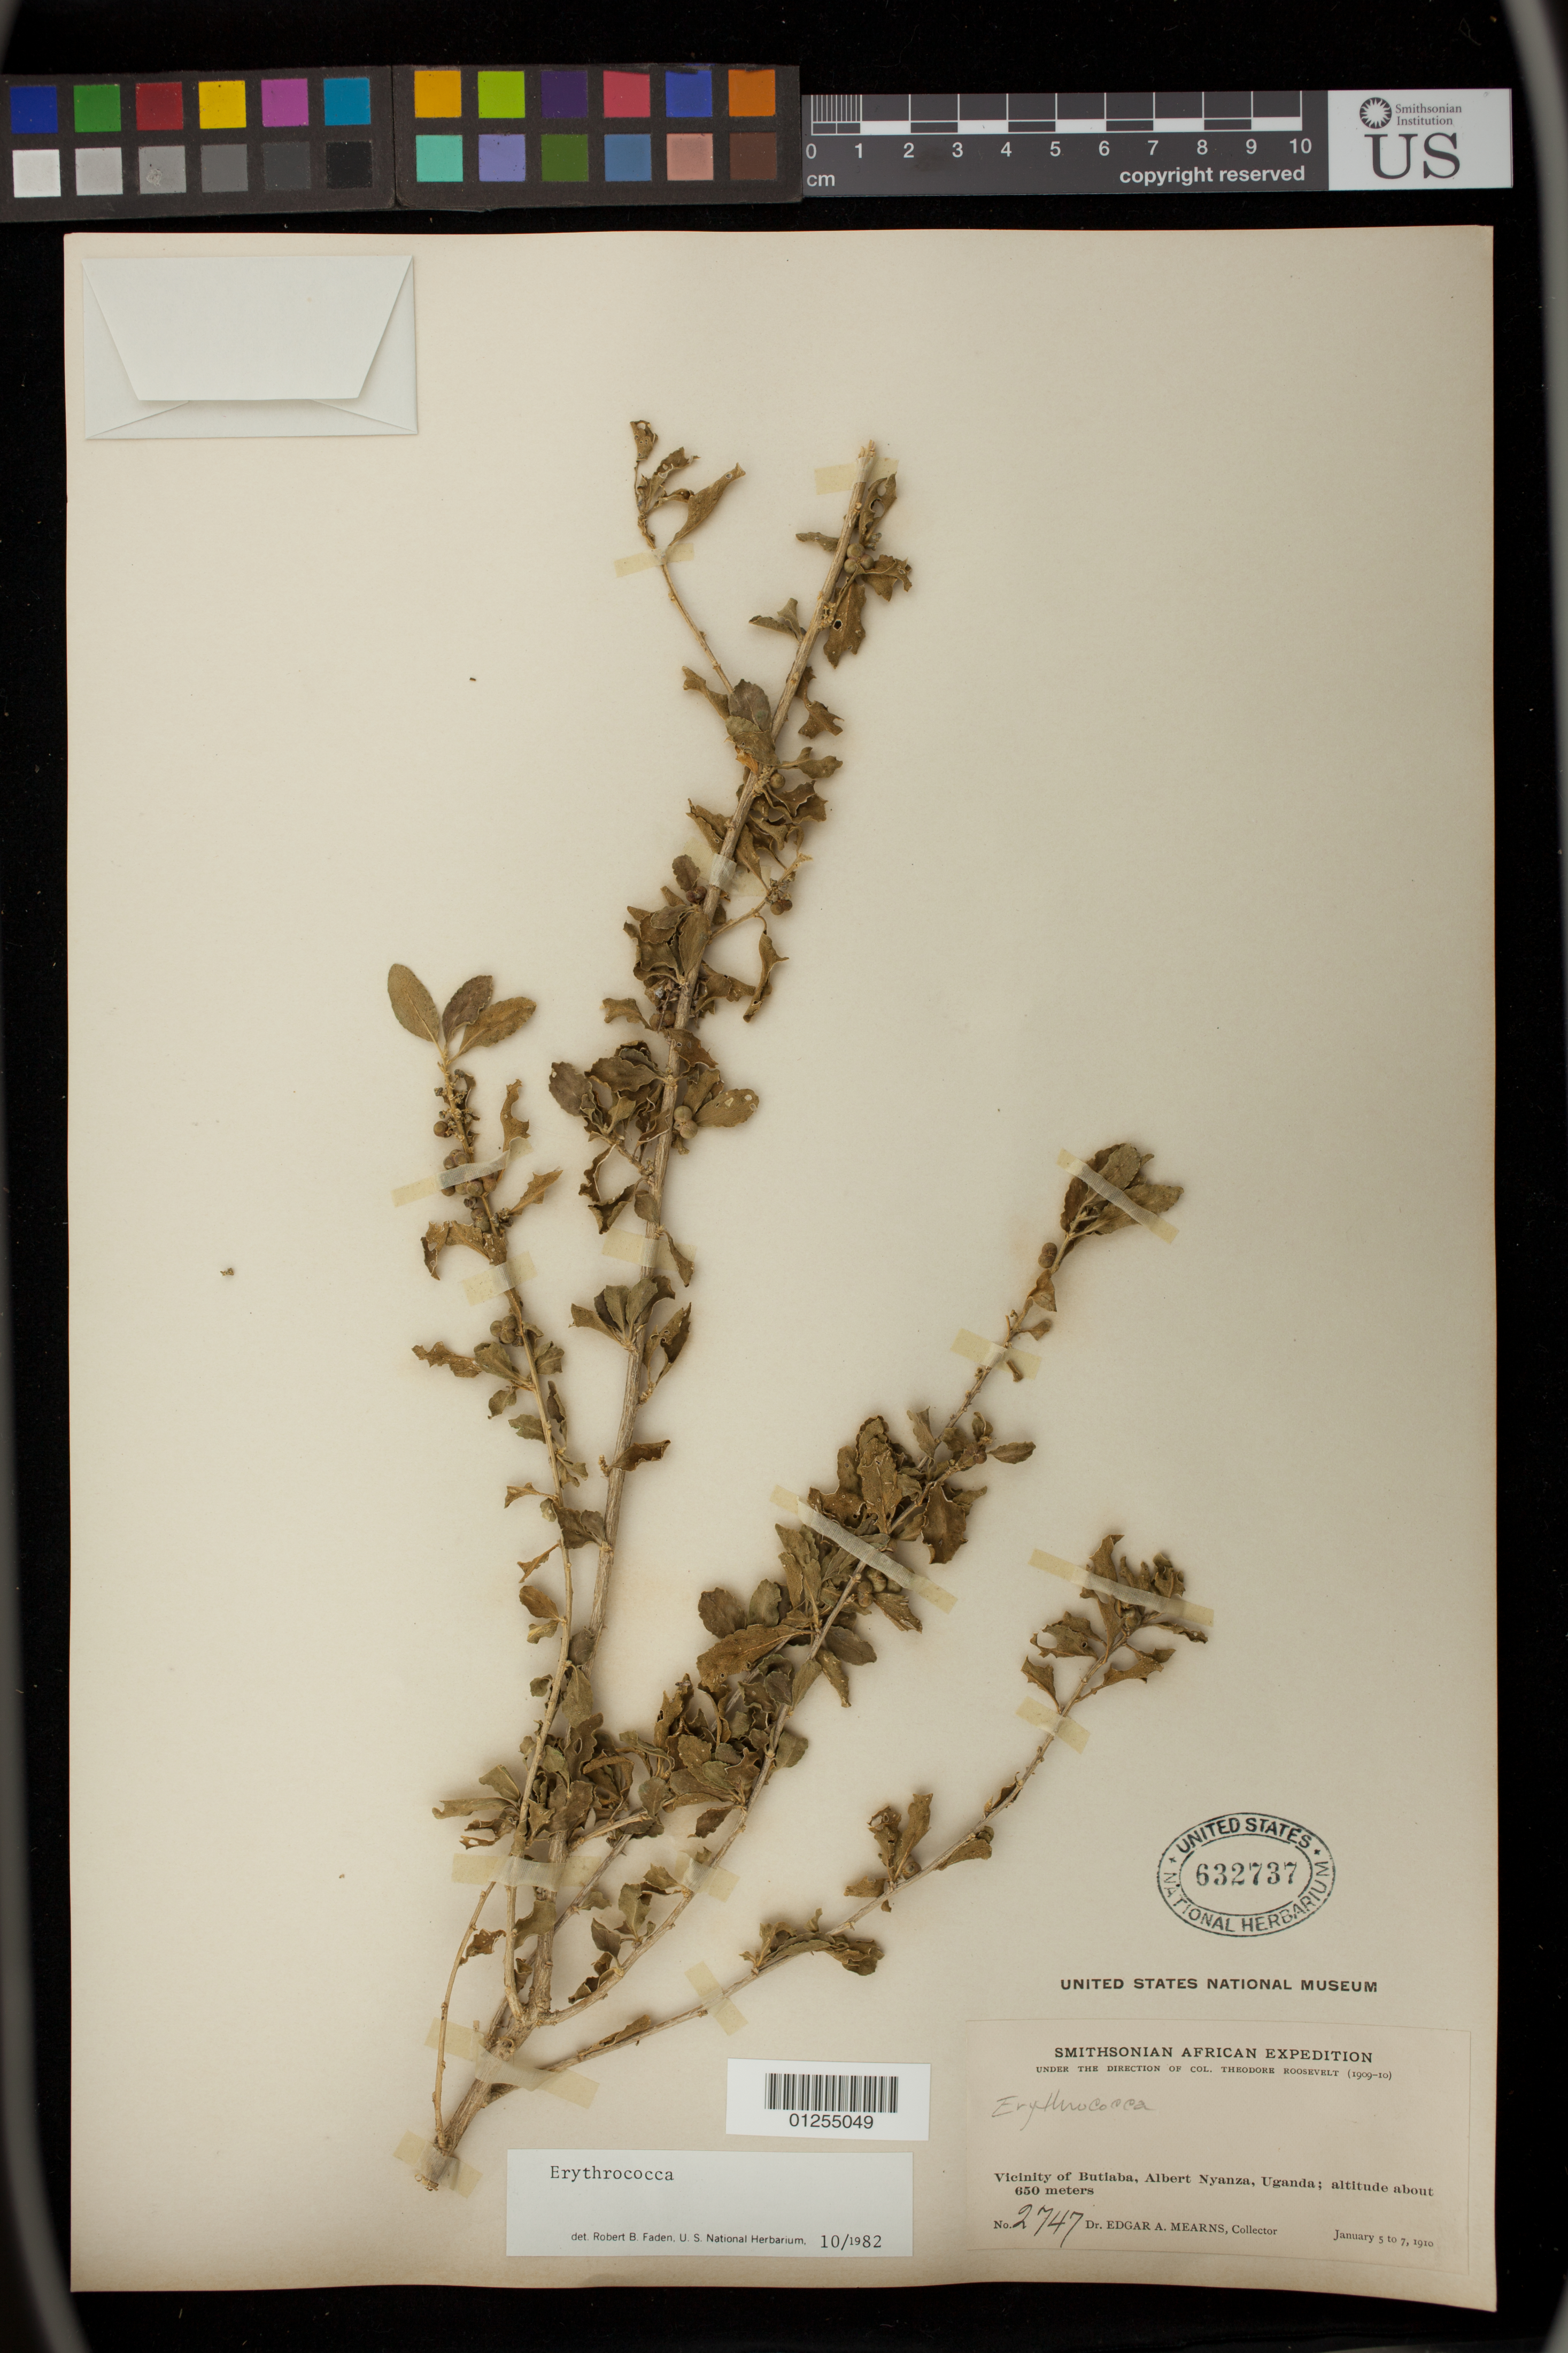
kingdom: Plantae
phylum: Tracheophyta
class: Magnoliopsida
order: Malpighiales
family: Euphorbiaceae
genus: Erythrococca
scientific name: Erythrococca sp.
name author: Benth.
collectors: E. A. Mearns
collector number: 2747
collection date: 1910-01-05/1910-01-07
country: Uganda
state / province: Western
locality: Vicinity of Butiaba, Albert Nyanza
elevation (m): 650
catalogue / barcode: US 632737